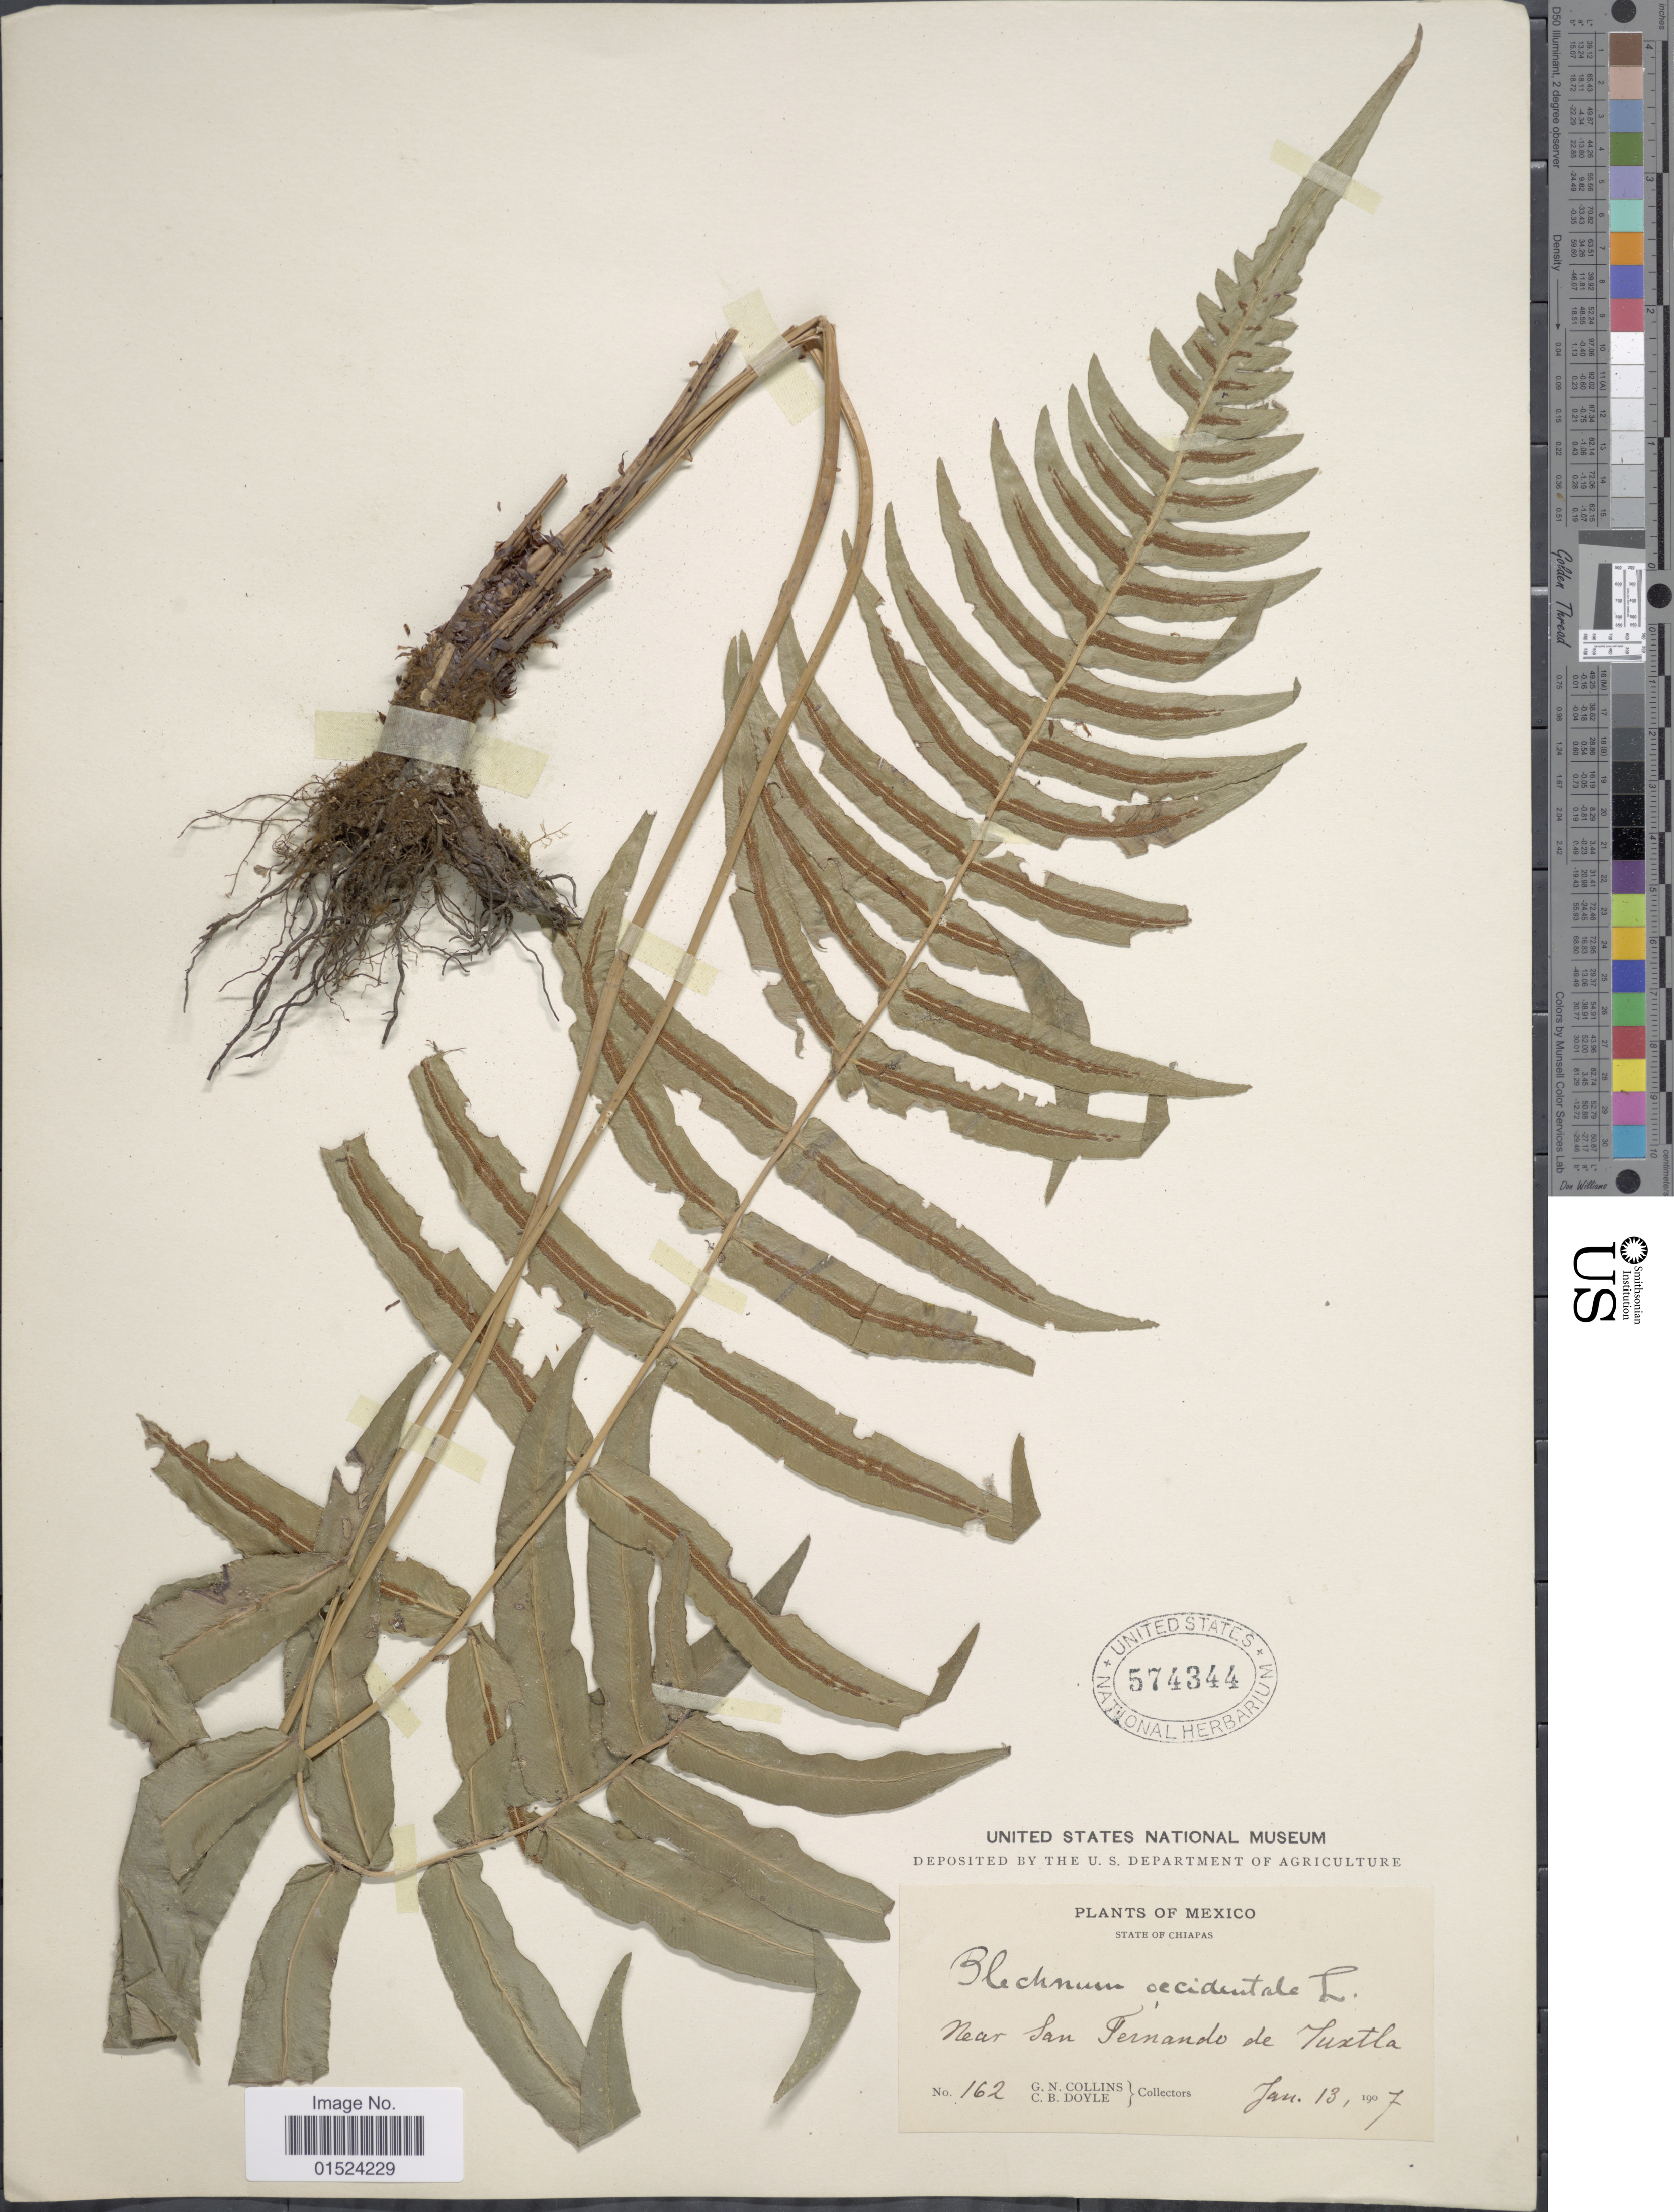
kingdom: Plantae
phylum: Tracheophyta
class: Polypodiopsida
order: Polypodiales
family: Blechnaceae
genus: Blechnum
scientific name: Blechnum occidentale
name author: L.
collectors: G. Collins & C. Doyle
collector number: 162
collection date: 1907-01-13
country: Mexico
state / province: Chiapas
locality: Near San Fernando de Tuxtla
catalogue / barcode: US 574344